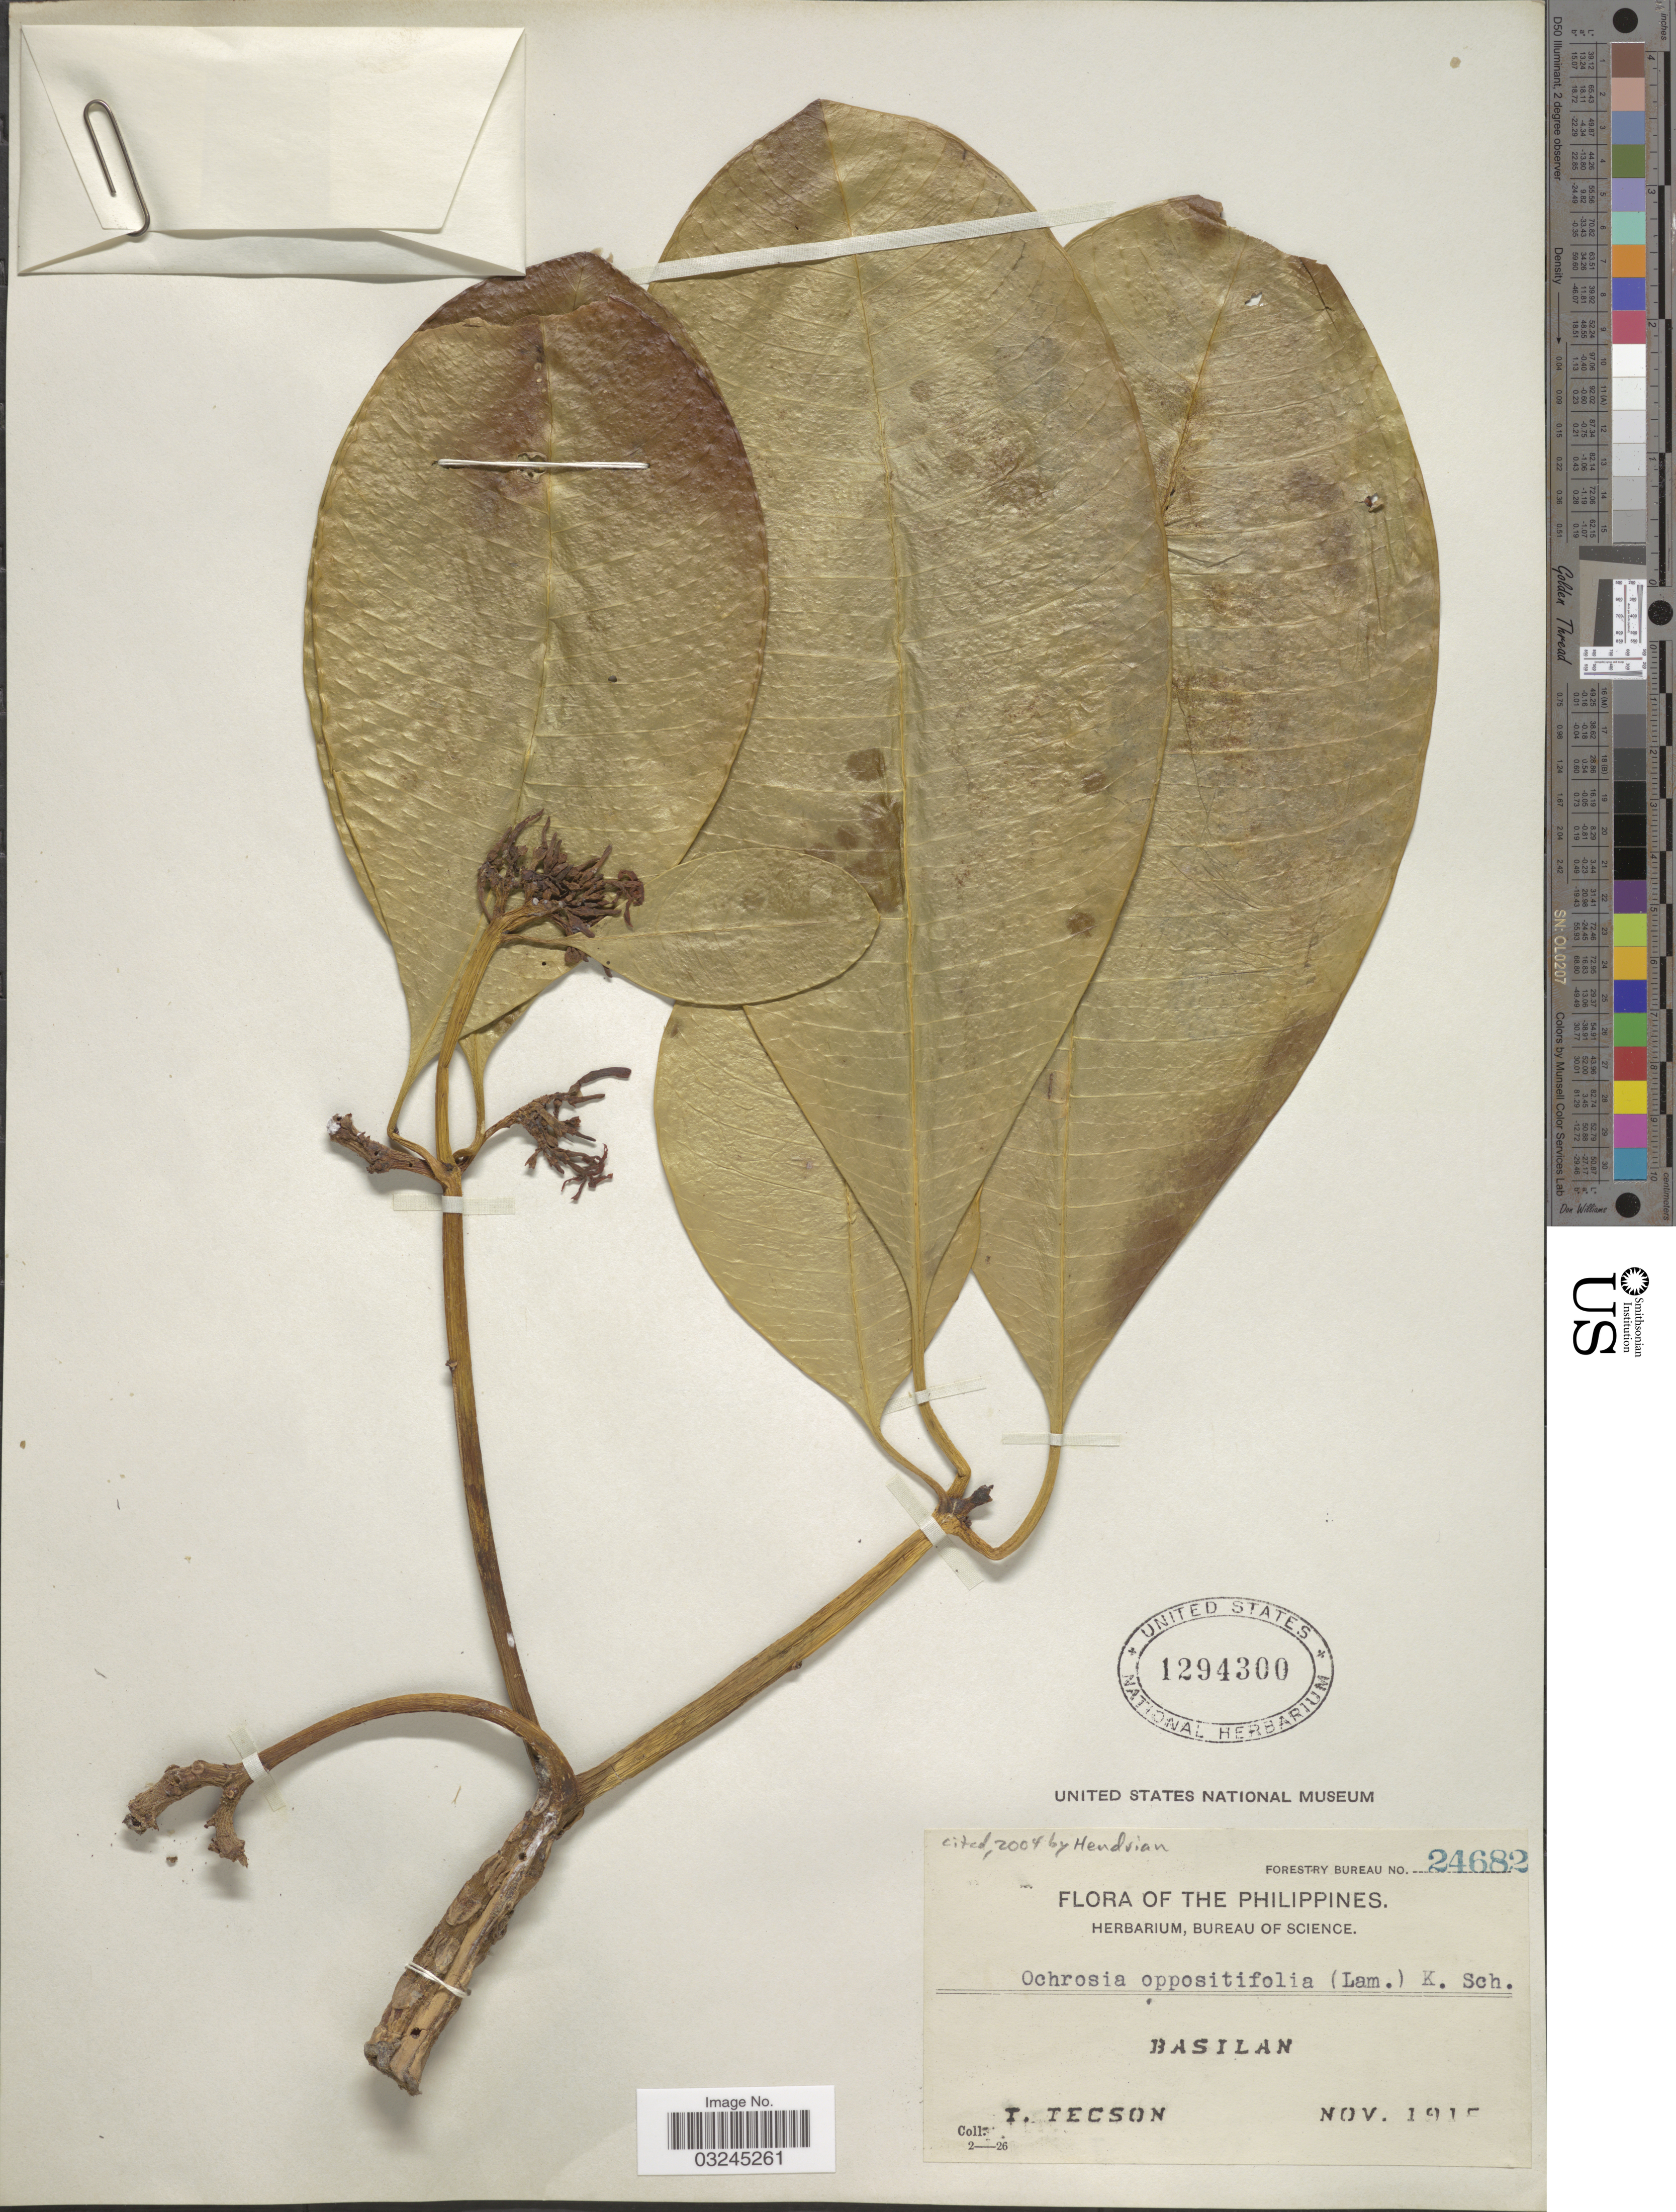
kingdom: Plantae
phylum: Tracheophyta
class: Magnoliopsida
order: Gentianales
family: Apocynaceae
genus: Ochrosia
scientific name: Ochrosia oppositifolia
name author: (Lam.) K. Schum.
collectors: T. Tecson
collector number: Forestry Bureau 24682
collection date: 1915-11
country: Philippines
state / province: Muslim Mindanao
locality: Basilan.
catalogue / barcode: US 1294300